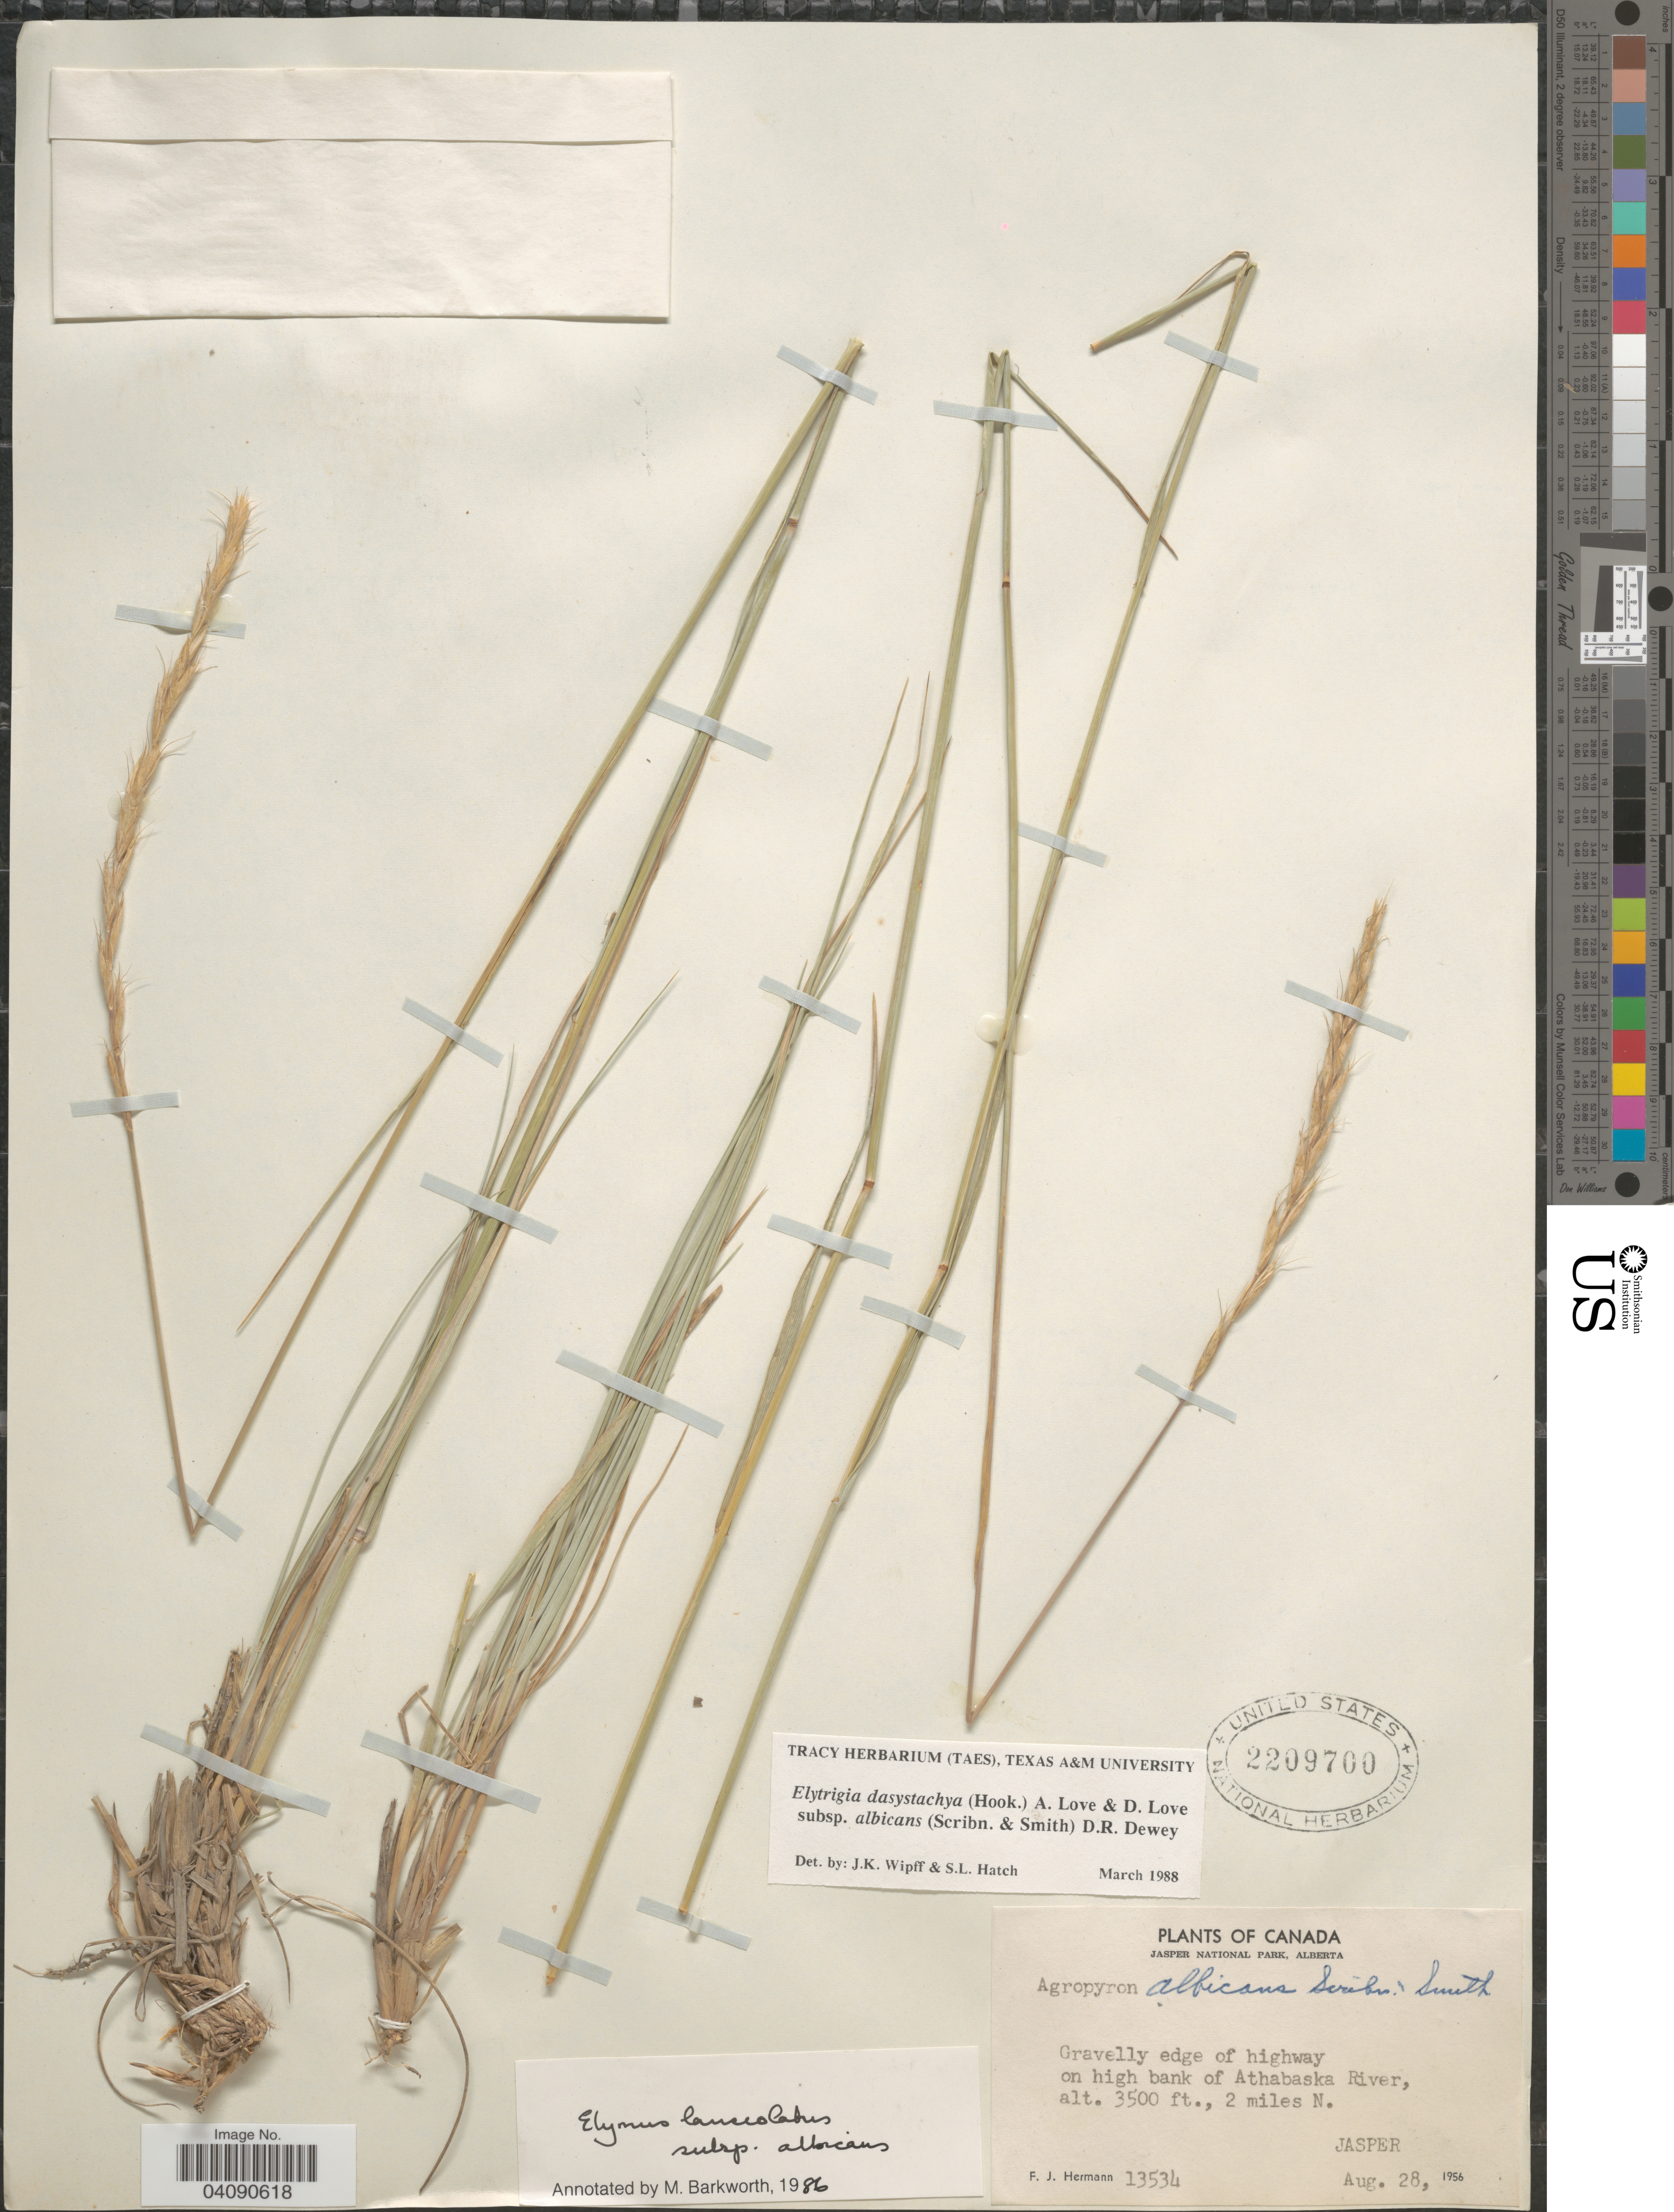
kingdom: Plantae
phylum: Tracheophyta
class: Liliopsida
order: Poales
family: Poaceae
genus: Elymus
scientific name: Elymus albicans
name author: (Scribn. & J.G. Sm.) Á. Löve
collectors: F. J. Hermann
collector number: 13534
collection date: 1956-08-28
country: Canada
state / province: Alberta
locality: Jasper National Park. Gravelly edge of highway on high bank of Athabaska River, 2 miles N. Jasper.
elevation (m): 1067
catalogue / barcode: US 2209700